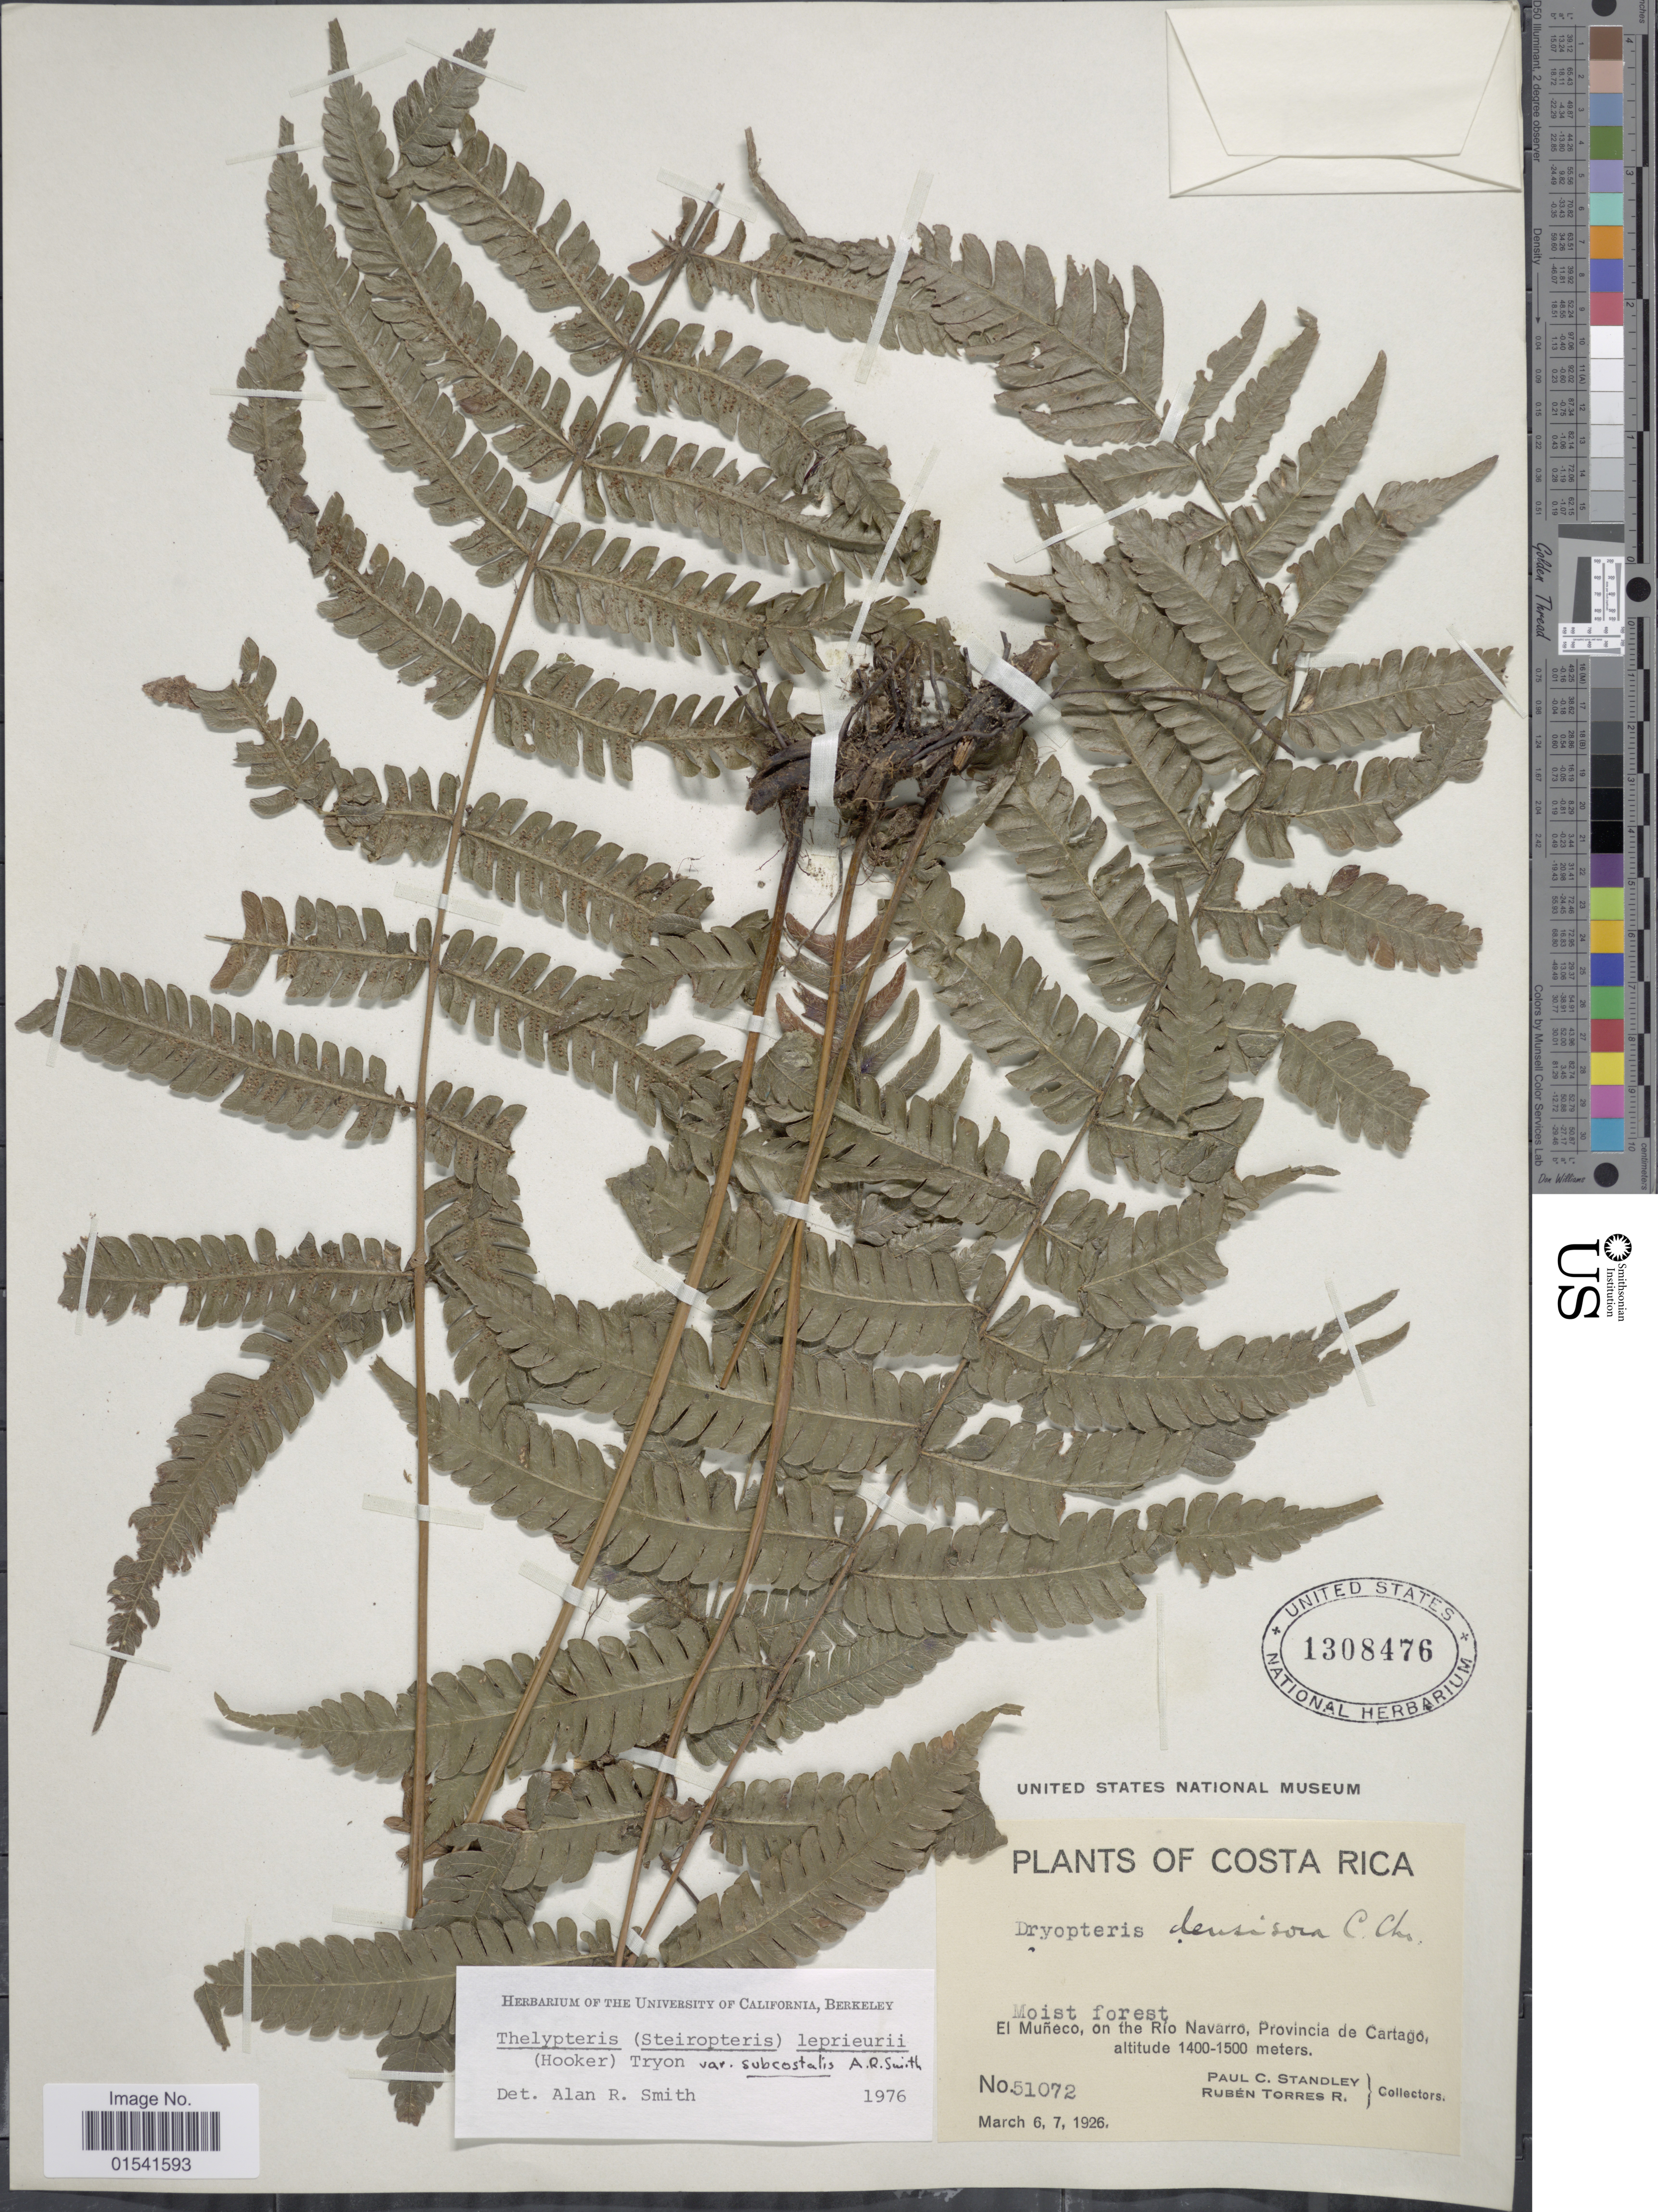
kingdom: Plantae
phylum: Tracheophyta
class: Polypodiopsida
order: Polypodiales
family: Thelypteridaceae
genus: Steiropteris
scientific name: Steiropteris leprieurii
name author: (Hook. f.) Pic. Serm.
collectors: P. C. Standley & R. Torres Rojas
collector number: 51072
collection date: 1926-03-06/1926-03-07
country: Costa Rica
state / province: Cartago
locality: El Muñeco, on the Río Navarro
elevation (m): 1400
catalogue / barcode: US 1308476